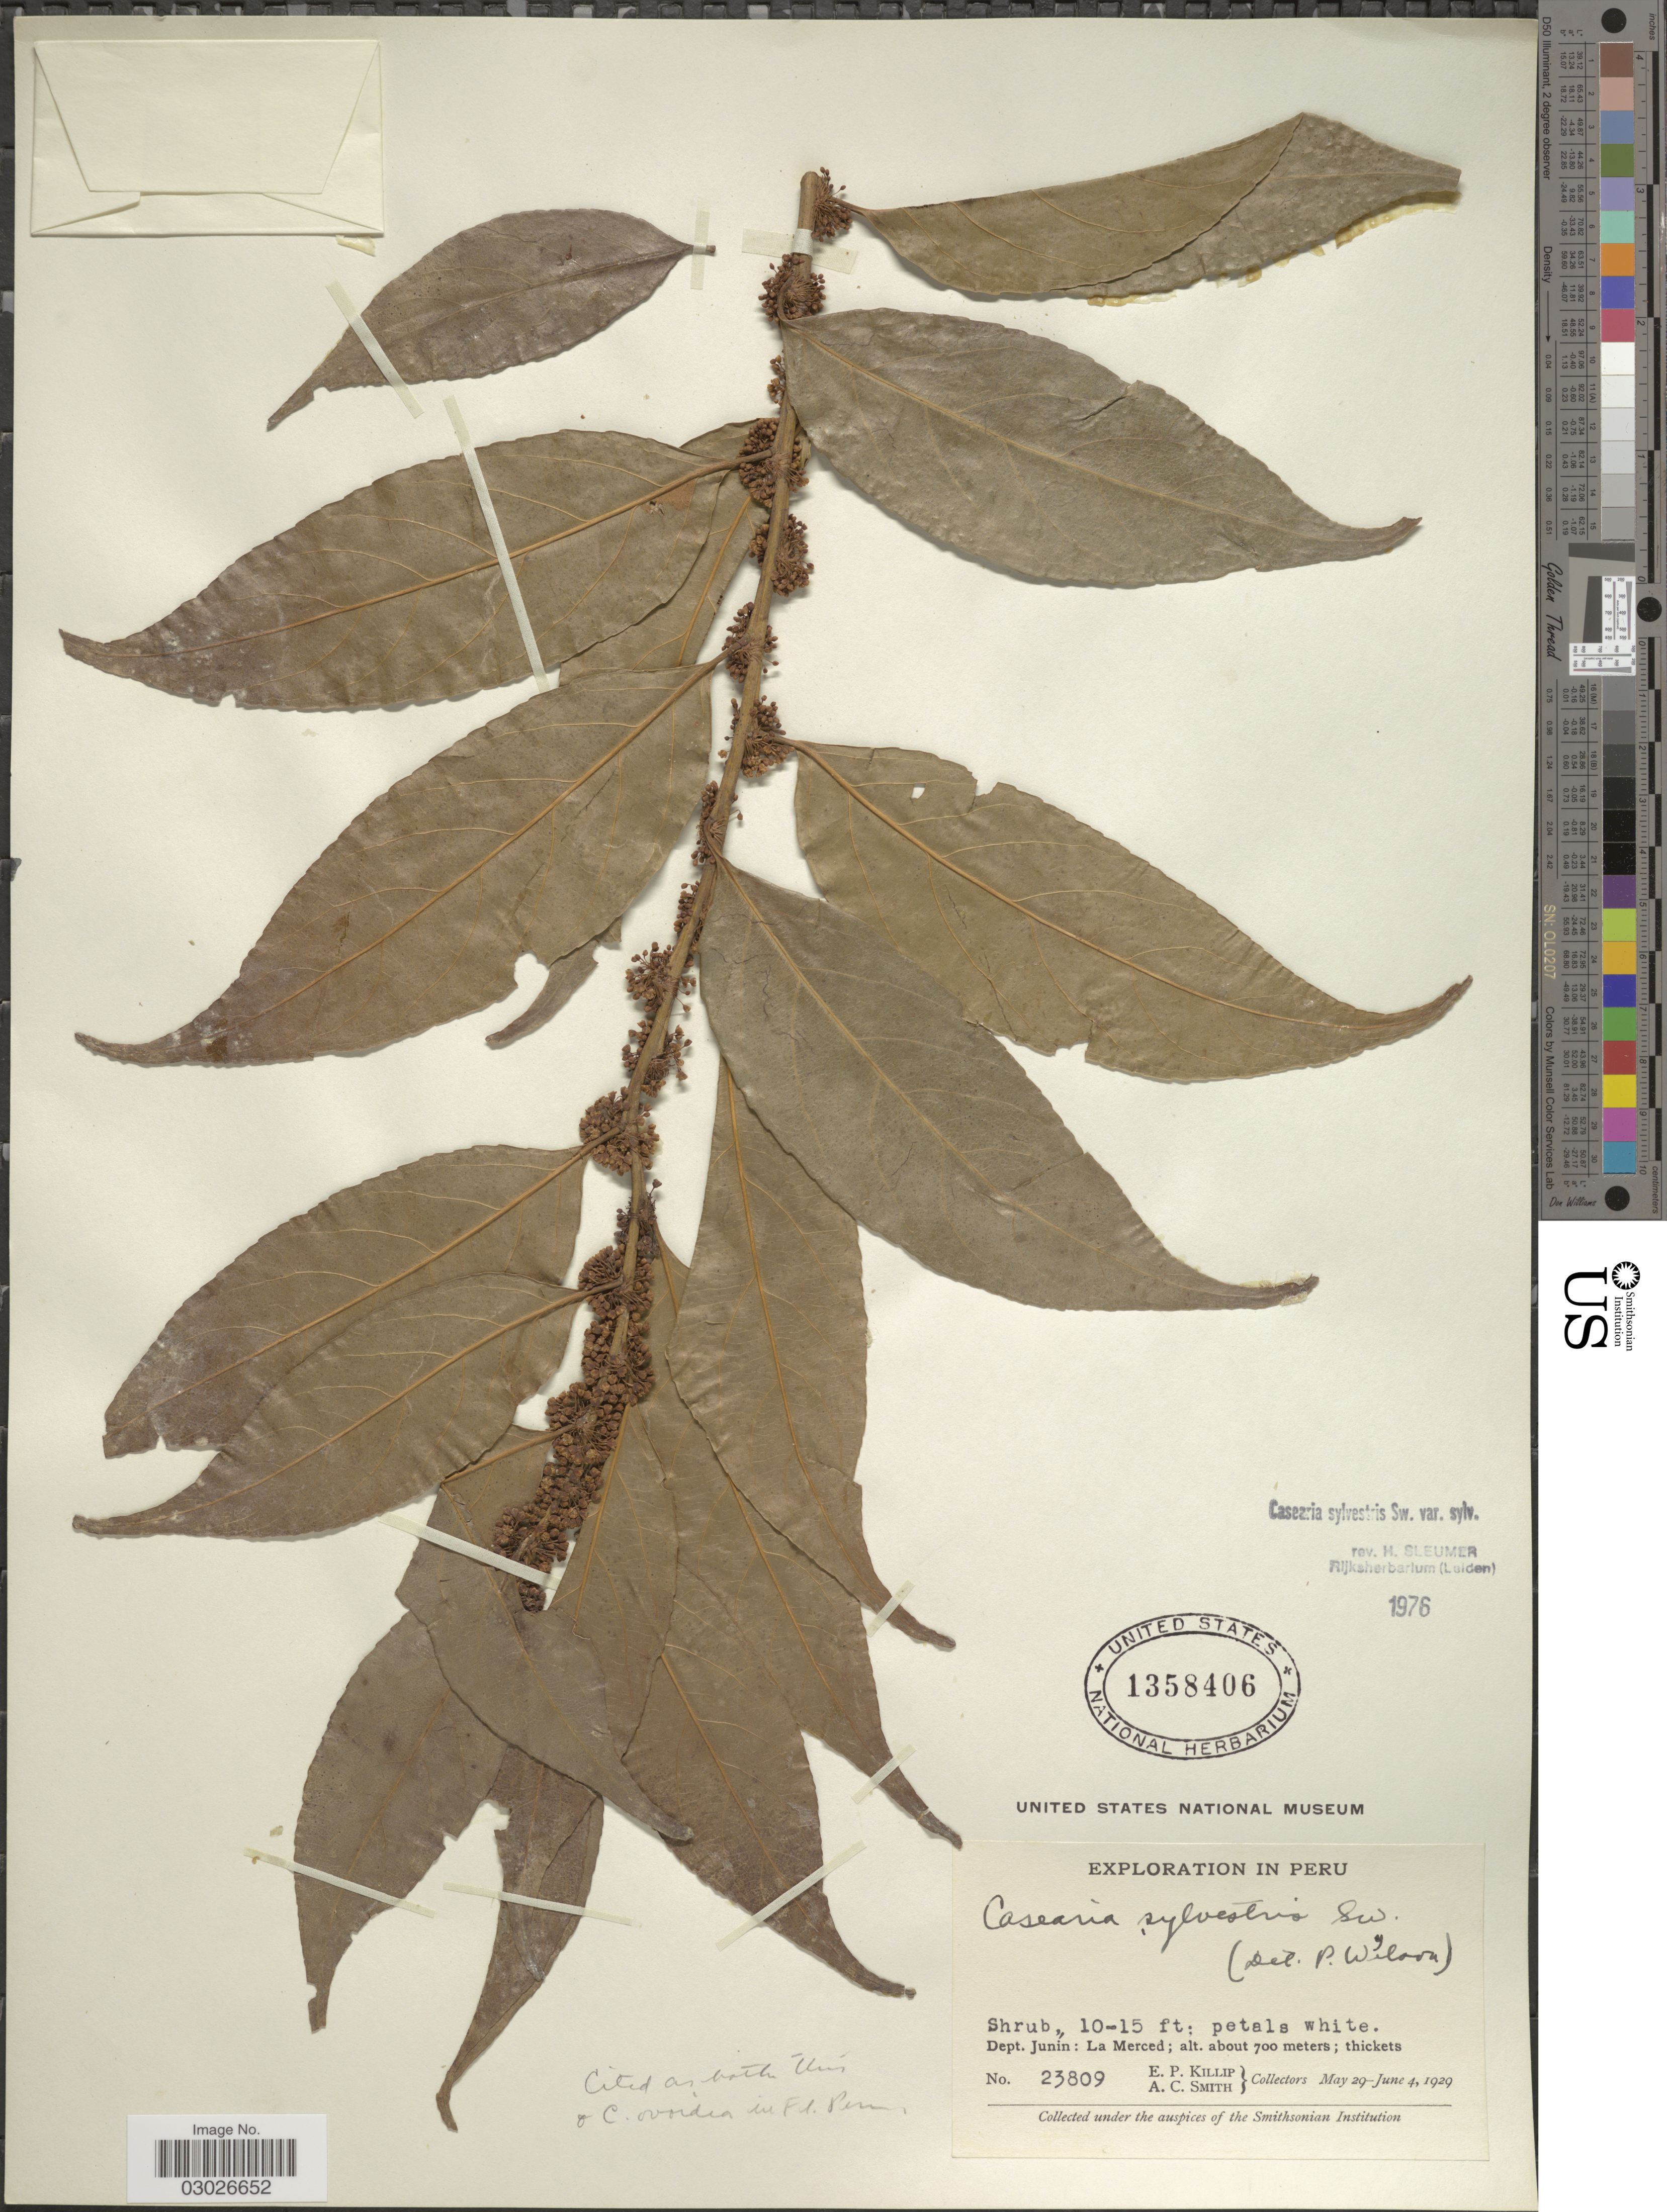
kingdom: Plantae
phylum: Tracheophyta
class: Magnoliopsida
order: Malpighiales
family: Salicaceae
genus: Casearia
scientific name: Casearia sylvestris var. sylvestris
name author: Sw.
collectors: E. P. Killip & A. C. Smith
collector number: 23809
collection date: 1929-05-29/1929-06-04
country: Peru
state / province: Junín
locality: Dept. Junín: La Merced.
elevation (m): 700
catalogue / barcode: US 1358406